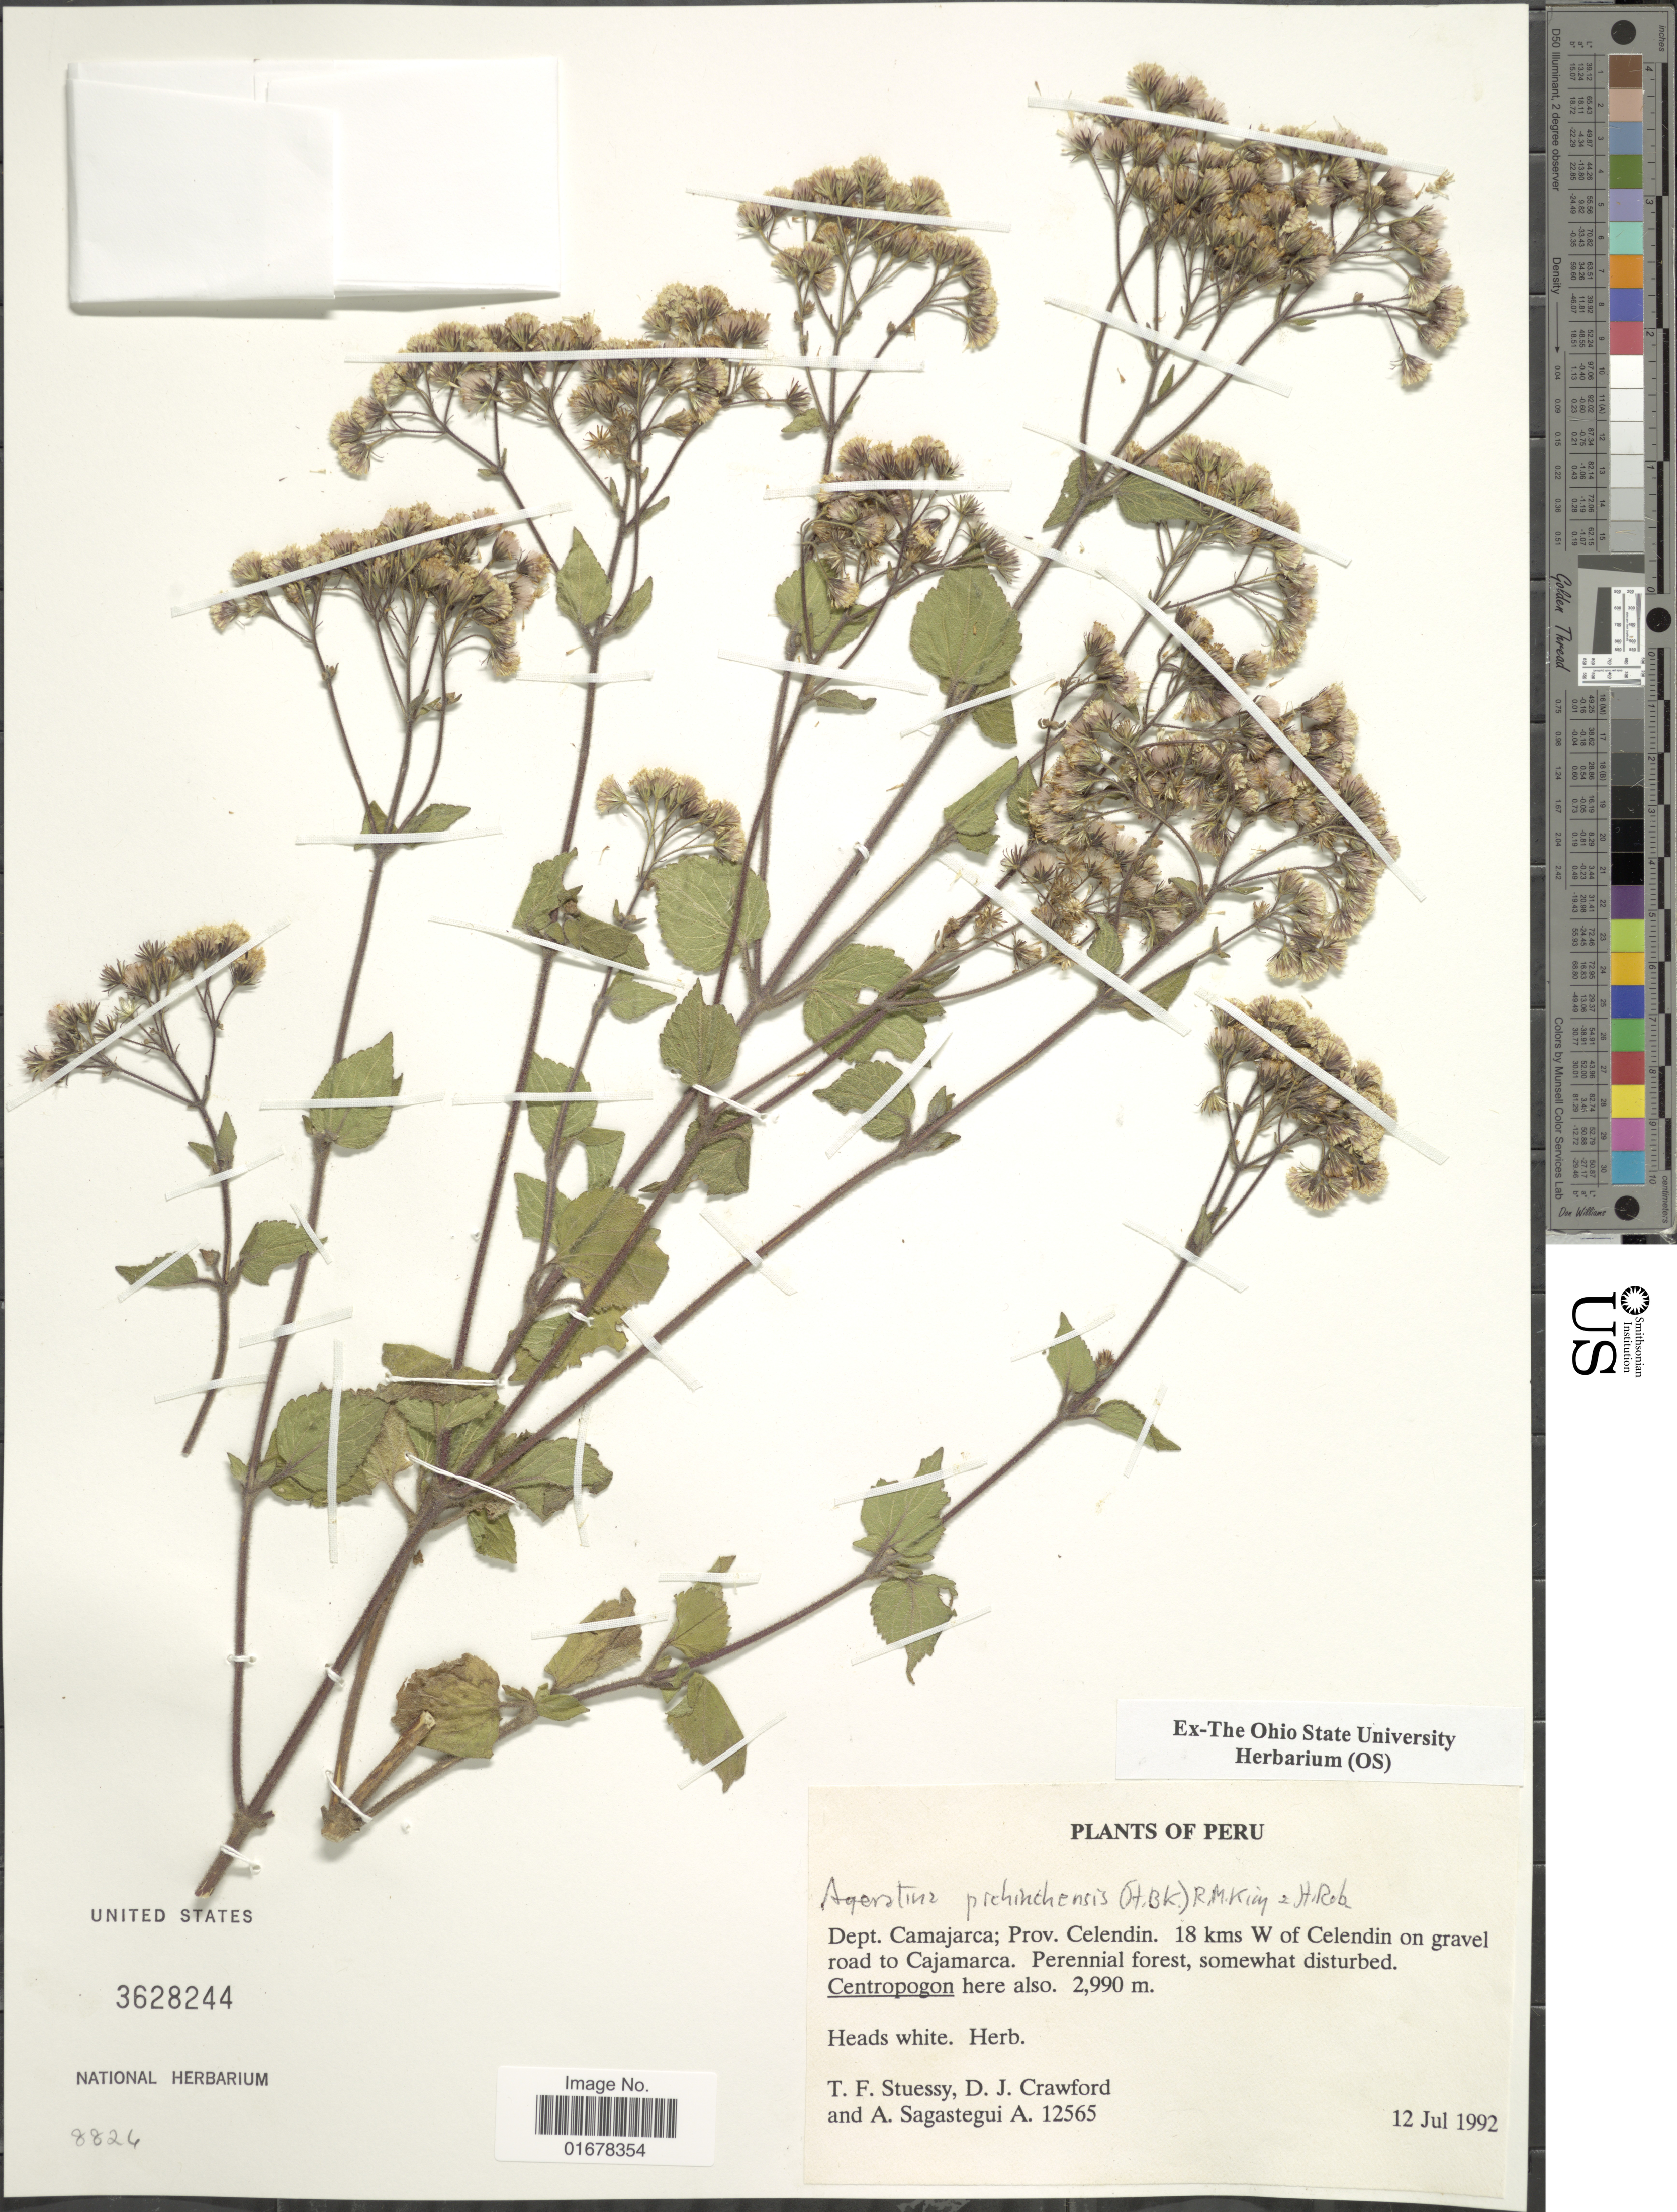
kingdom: Plantae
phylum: Tracheophyta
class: Magnoliopsida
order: Asterales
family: Asteraceae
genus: Ageratina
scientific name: Ageratina pichinchensis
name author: (Kunth) R.M. King & H. Rob.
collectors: T. Stuessy, D. Crawford & A. Sagástegui A.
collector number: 12565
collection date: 1992-07-12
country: Peru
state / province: Cajamarca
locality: Dept. Camajarca; Prov. Celendin, 18 kms W of Celendin on gravel road to Cajamarca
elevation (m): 2990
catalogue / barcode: US 3628244